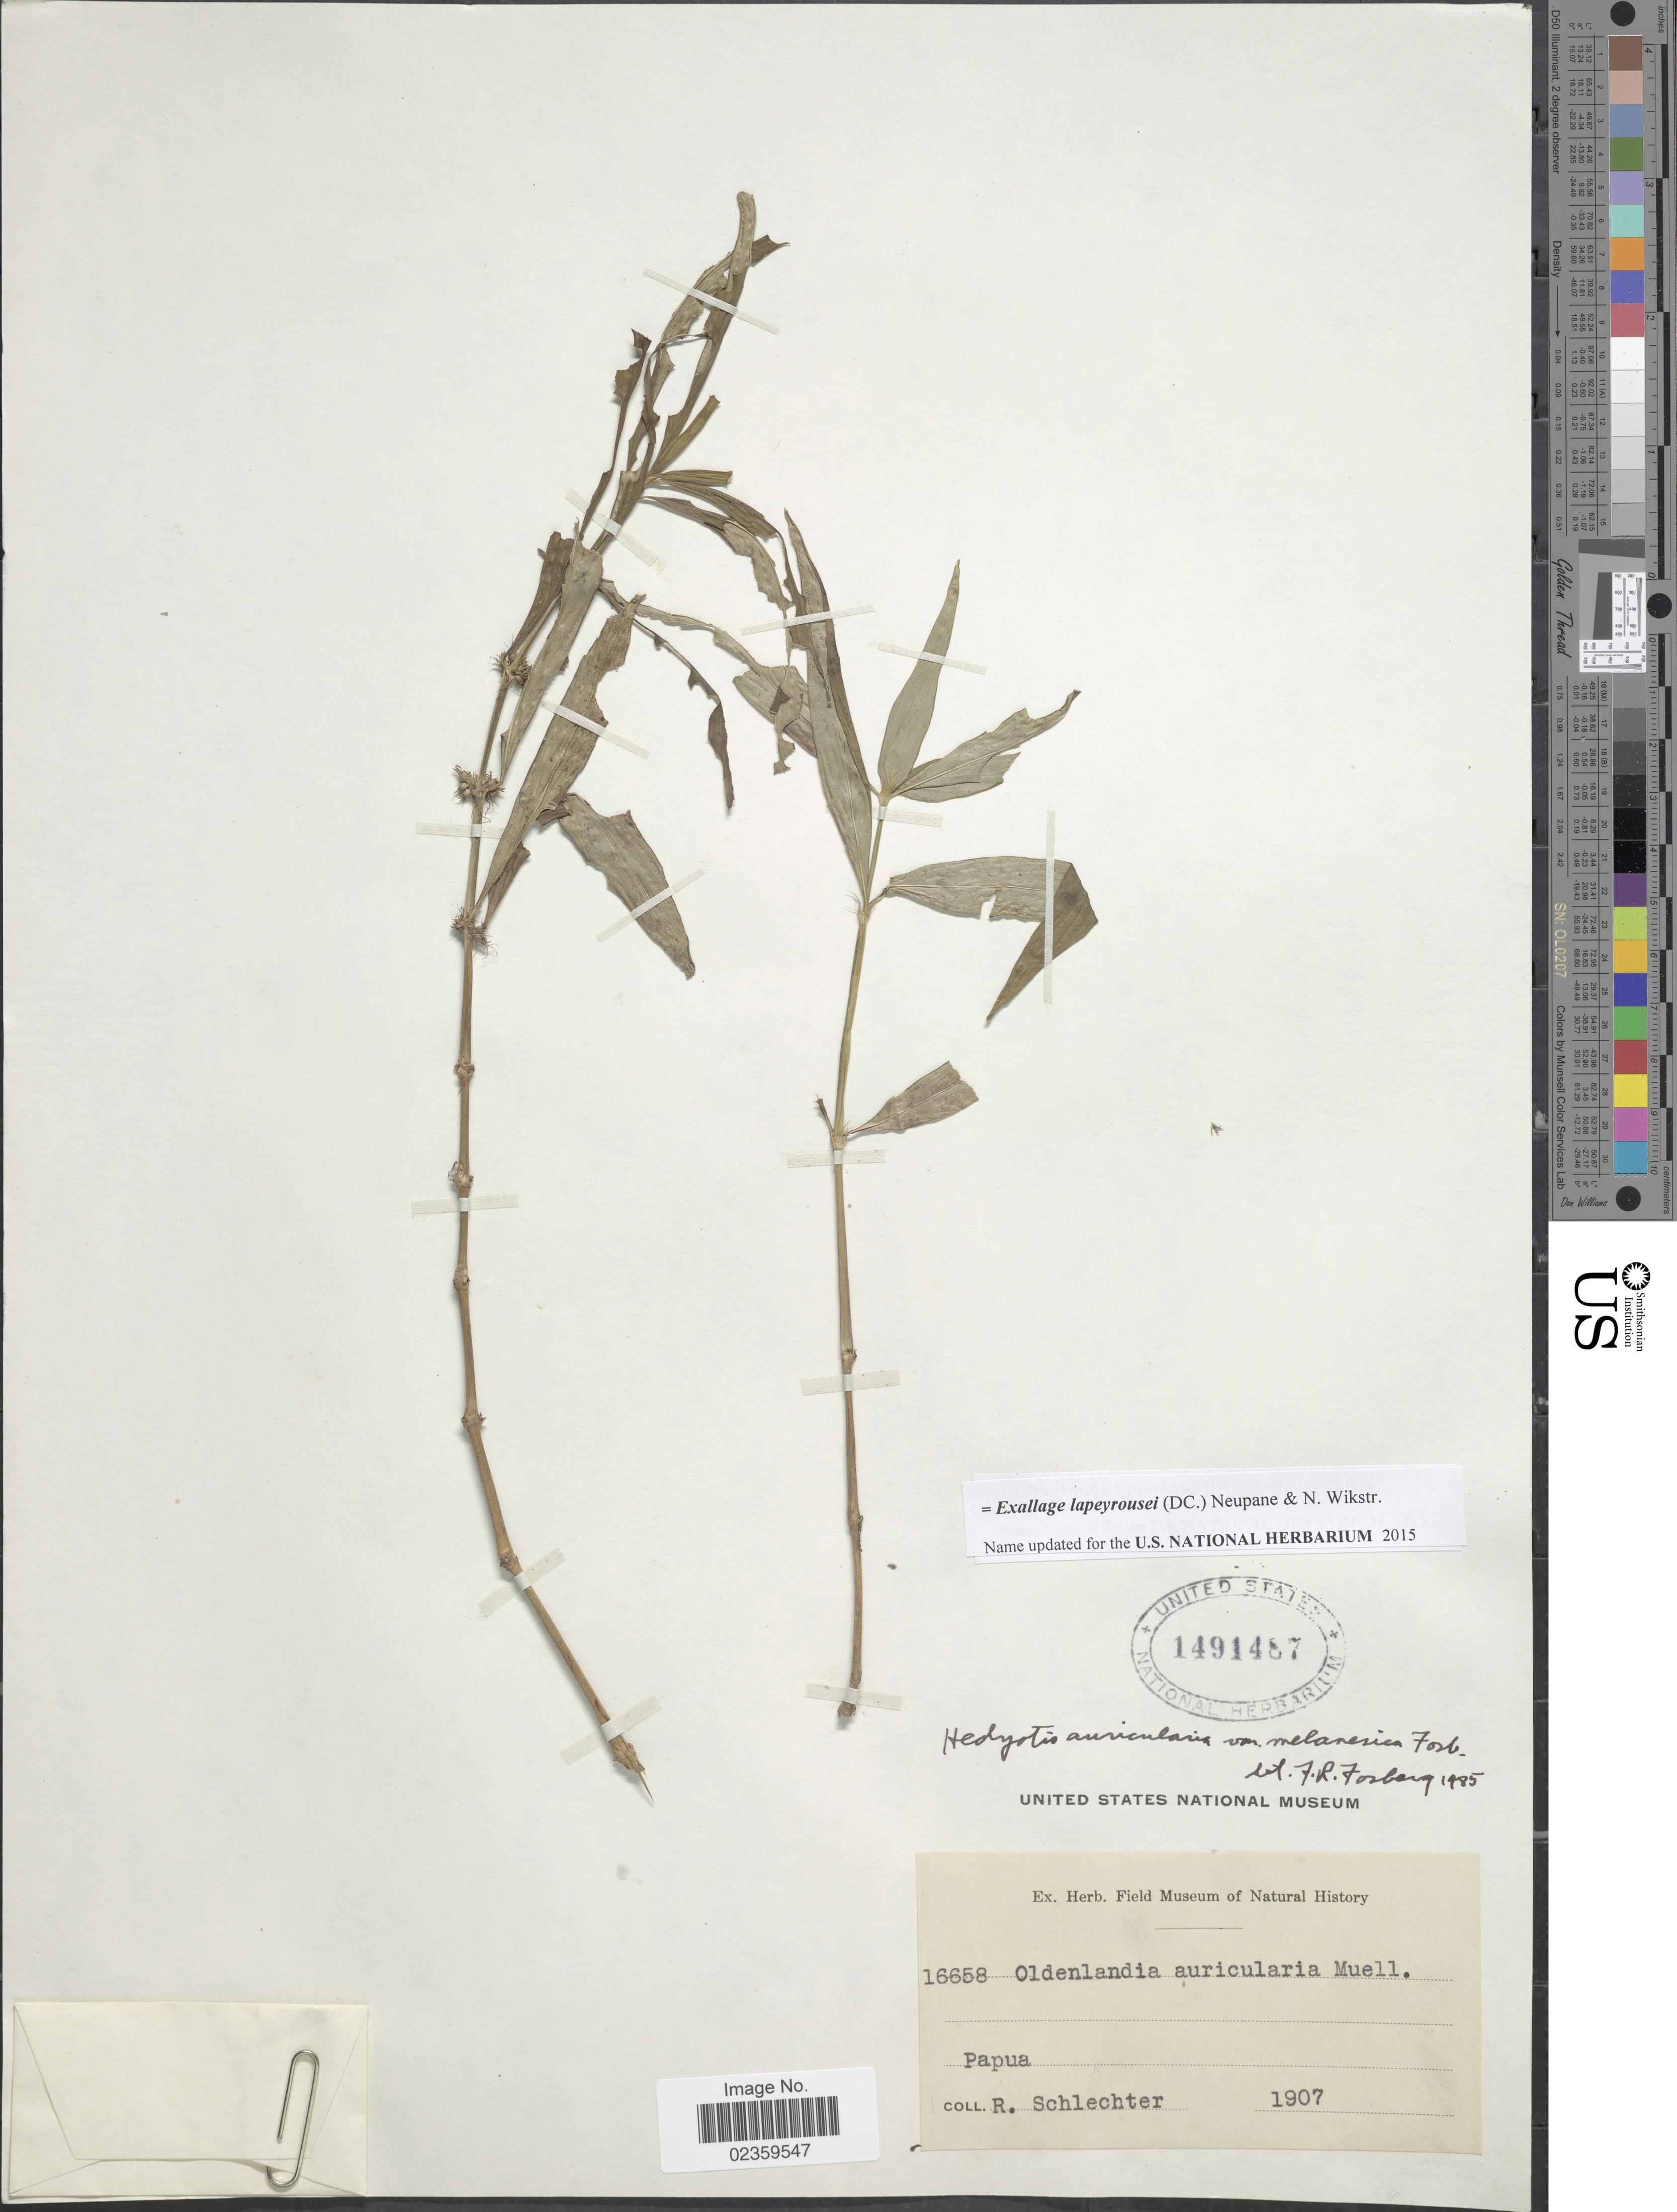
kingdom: Plantae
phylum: Tracheophyta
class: Magnoliopsida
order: Gentianales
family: Rubiaceae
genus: Exallage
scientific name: Exallage lapeyrousei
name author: (DC.) Neupane & N. Wikstr.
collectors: F. R. R. Schlechter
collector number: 16658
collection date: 1907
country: Papua New Guinea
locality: Papua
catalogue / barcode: US 1491487